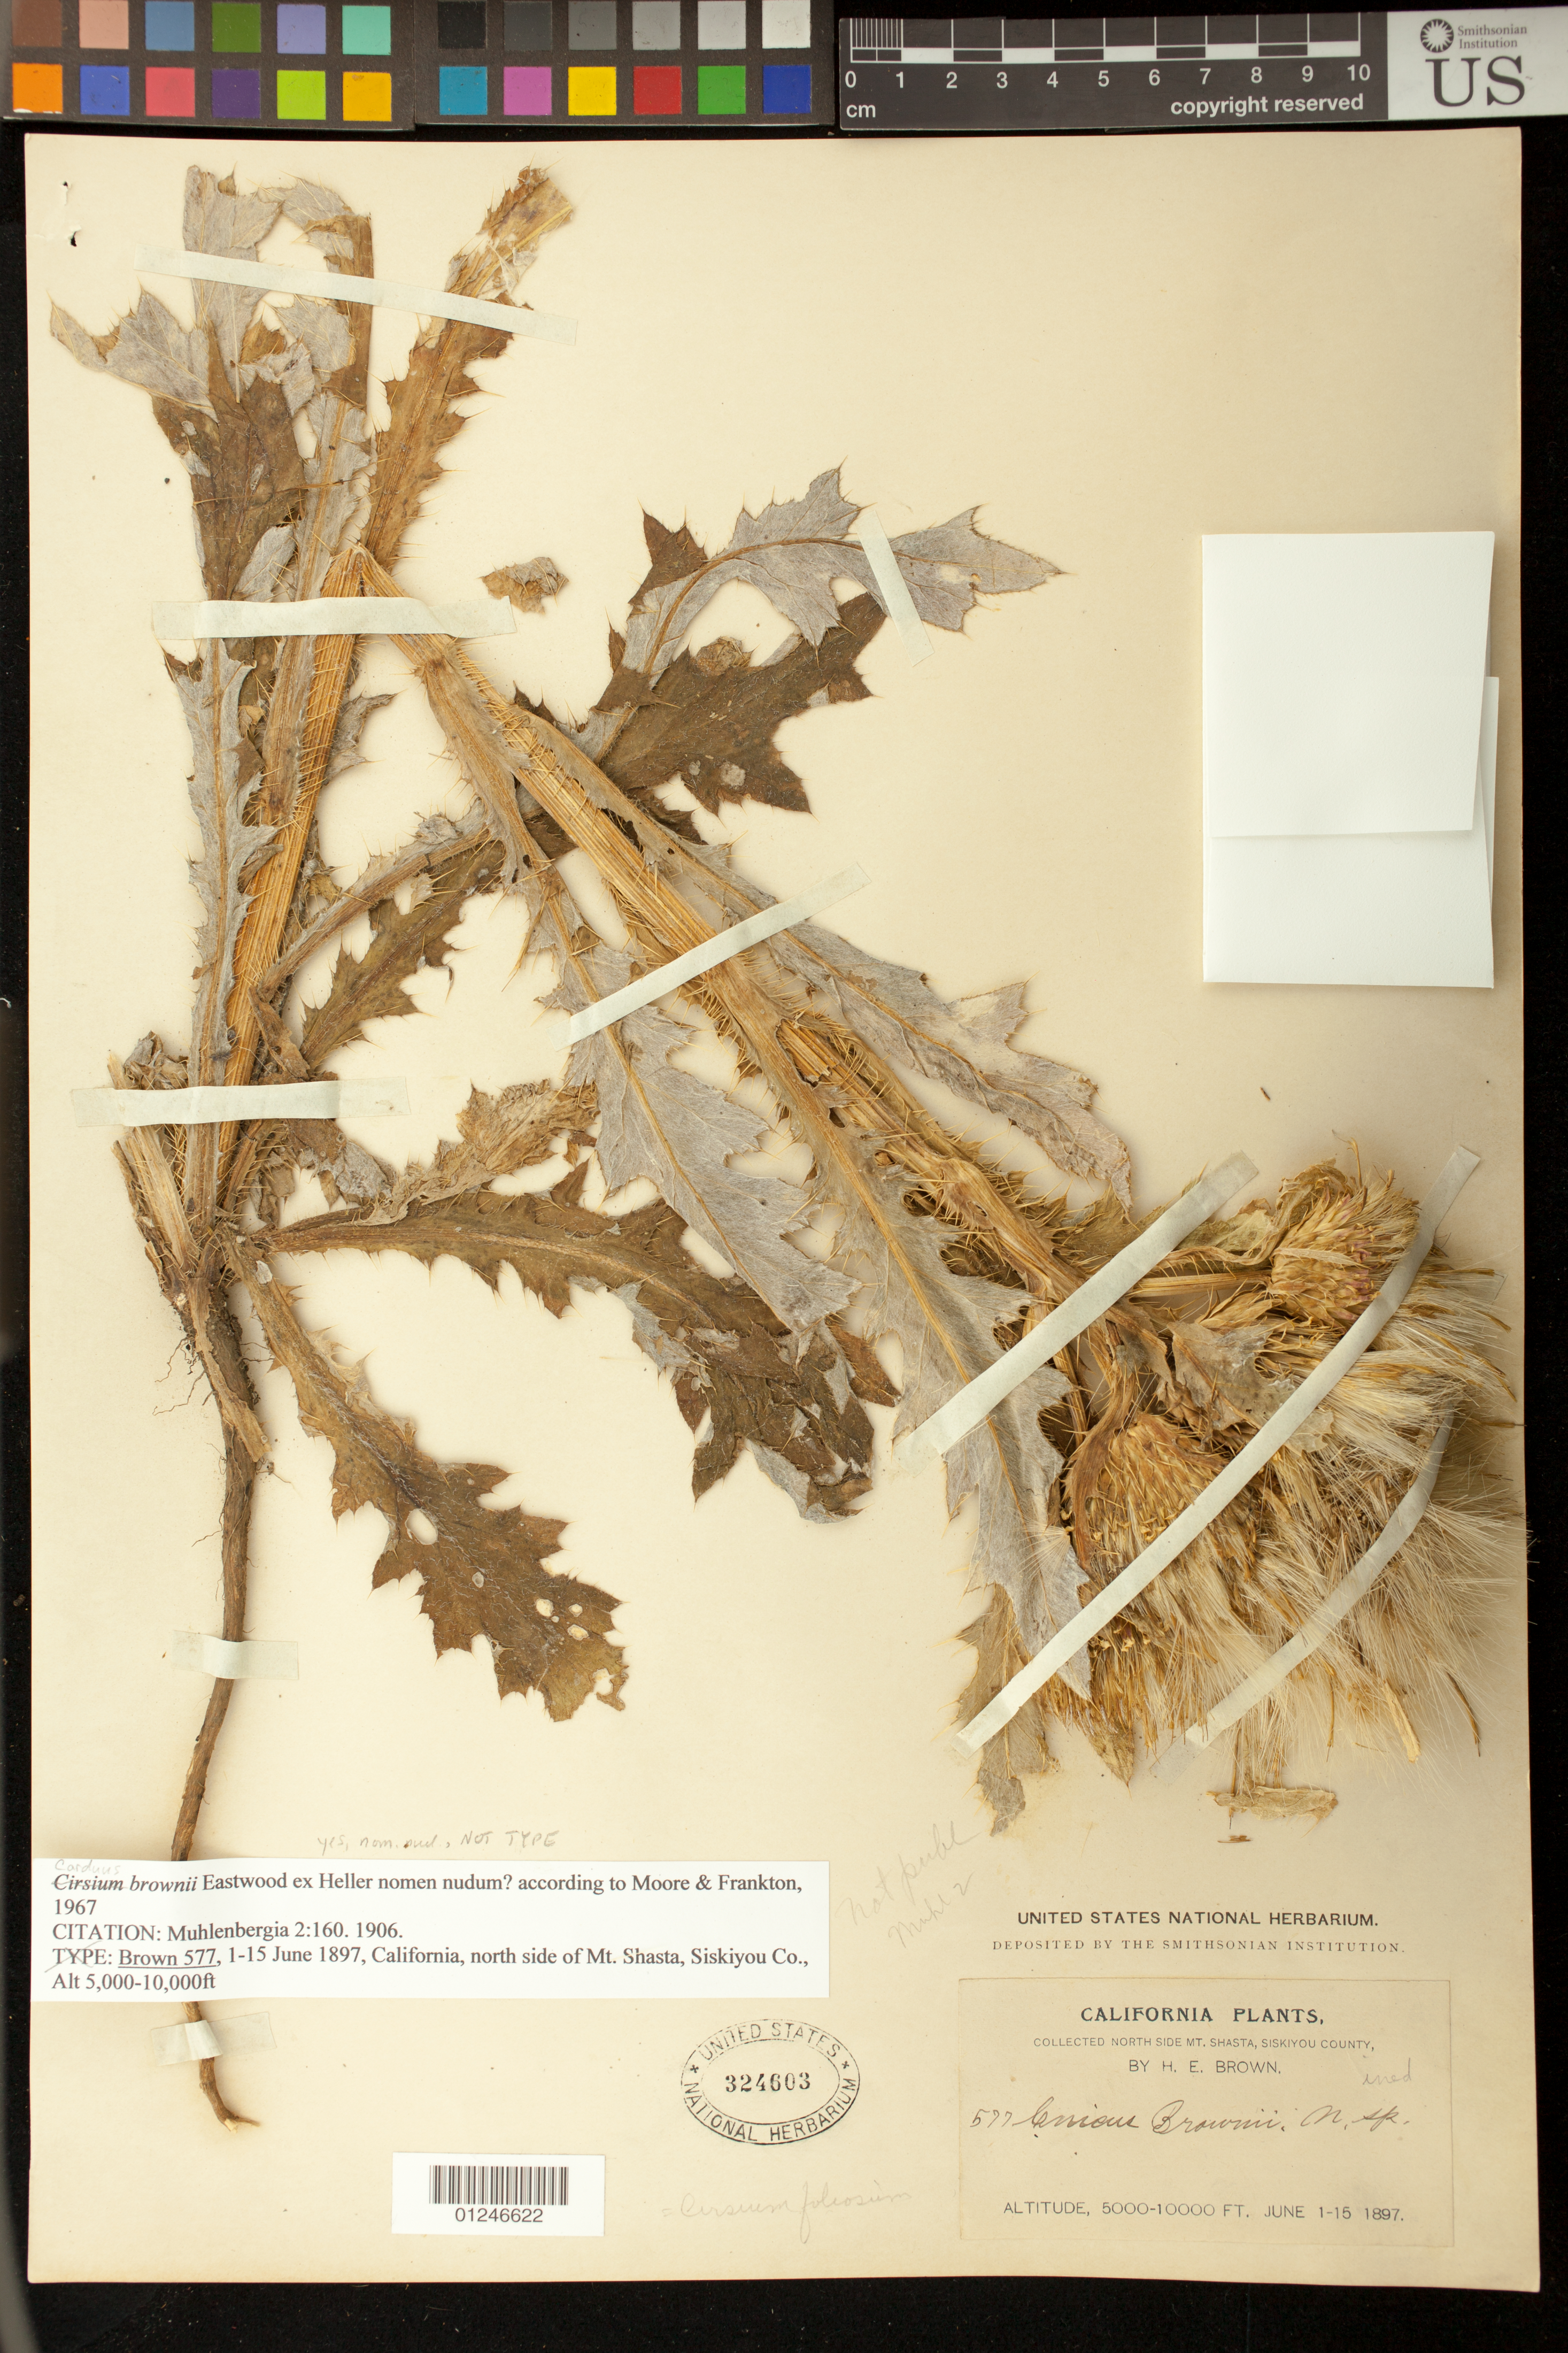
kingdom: Plantae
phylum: Tracheophyta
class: Magnoliopsida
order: Asterales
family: Asteraceae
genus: Cirsium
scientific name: Cirsium scariosum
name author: Nutt.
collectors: H. E. Brown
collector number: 577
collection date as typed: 01 Jun 1897 to 15 Jun 1897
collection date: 1897-06-01/1897-06-15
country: United States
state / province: California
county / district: Siskiyou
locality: Near mt. shasta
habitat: moist meadows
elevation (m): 1524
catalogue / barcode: US 324603